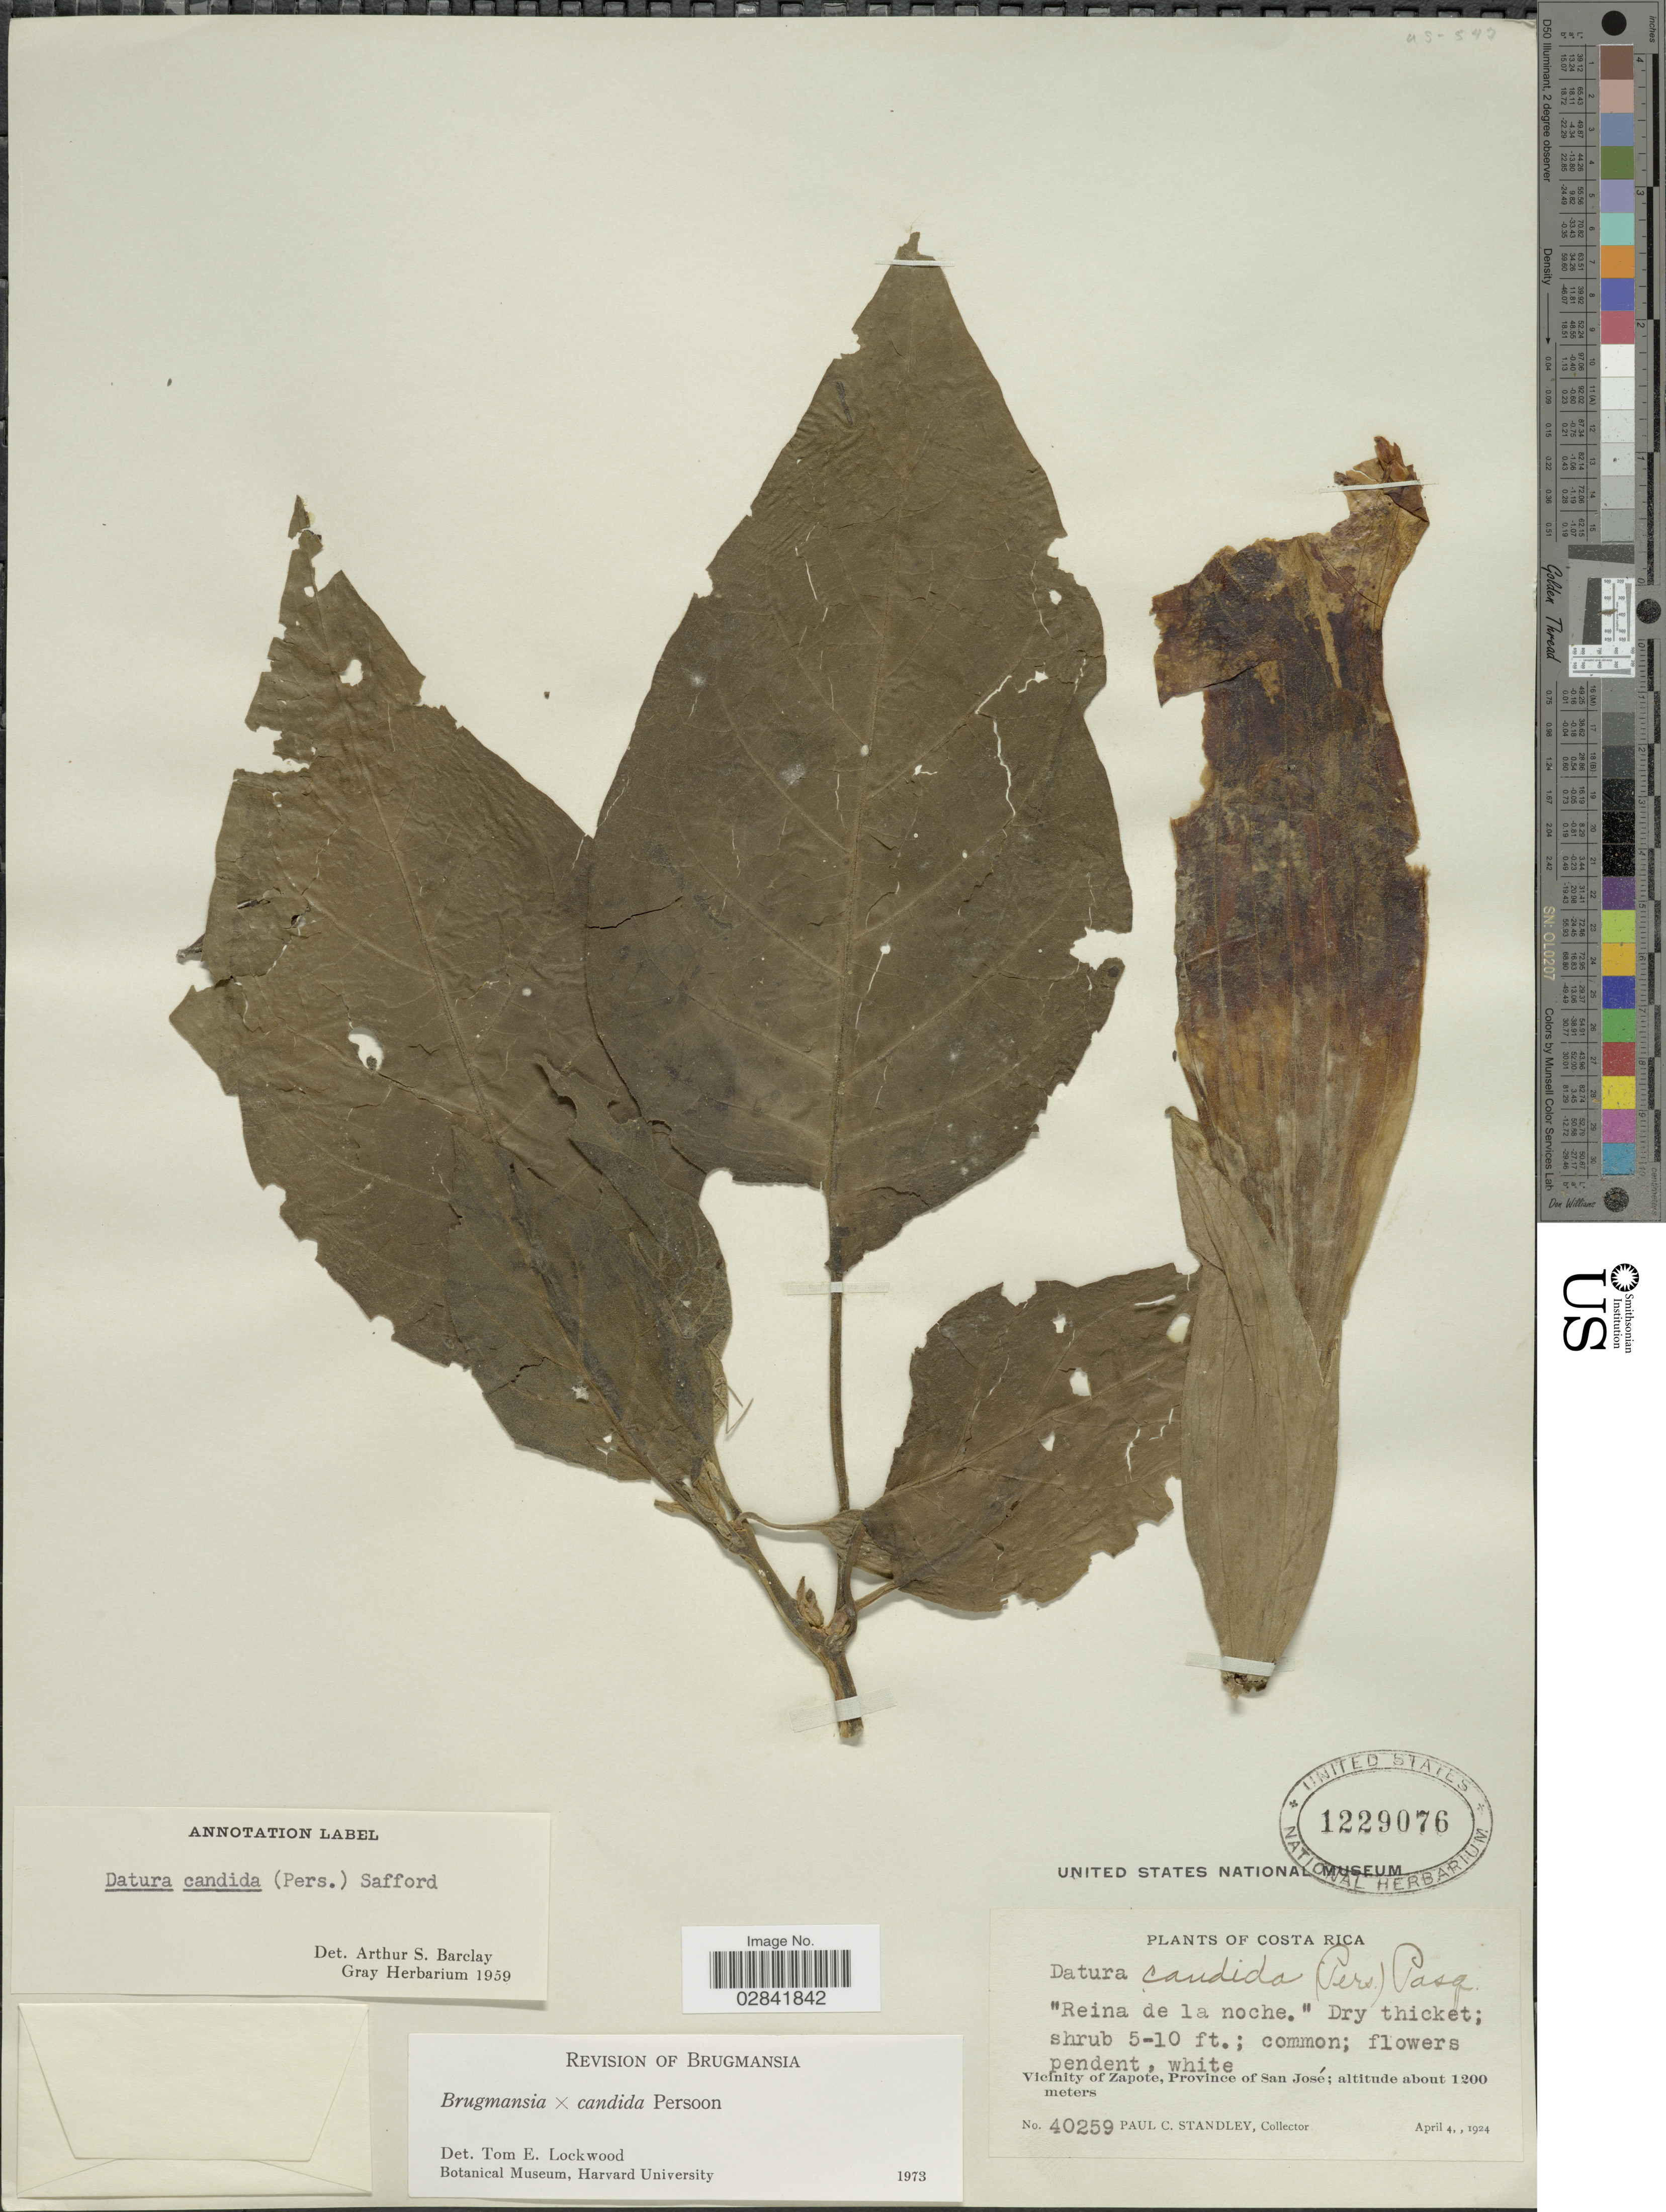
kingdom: Plantae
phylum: Tracheophyta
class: Magnoliopsida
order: Solanales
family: Solanaceae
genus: Brugmansia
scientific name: Brugmansia x candida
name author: Pers.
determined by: Lockwood, T. E.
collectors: P. C. Standley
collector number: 40259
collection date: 1924-04-04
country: Costa Rica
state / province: San José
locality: Vicinity of Zapote, Province of San José.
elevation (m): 1200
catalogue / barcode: US 1229076